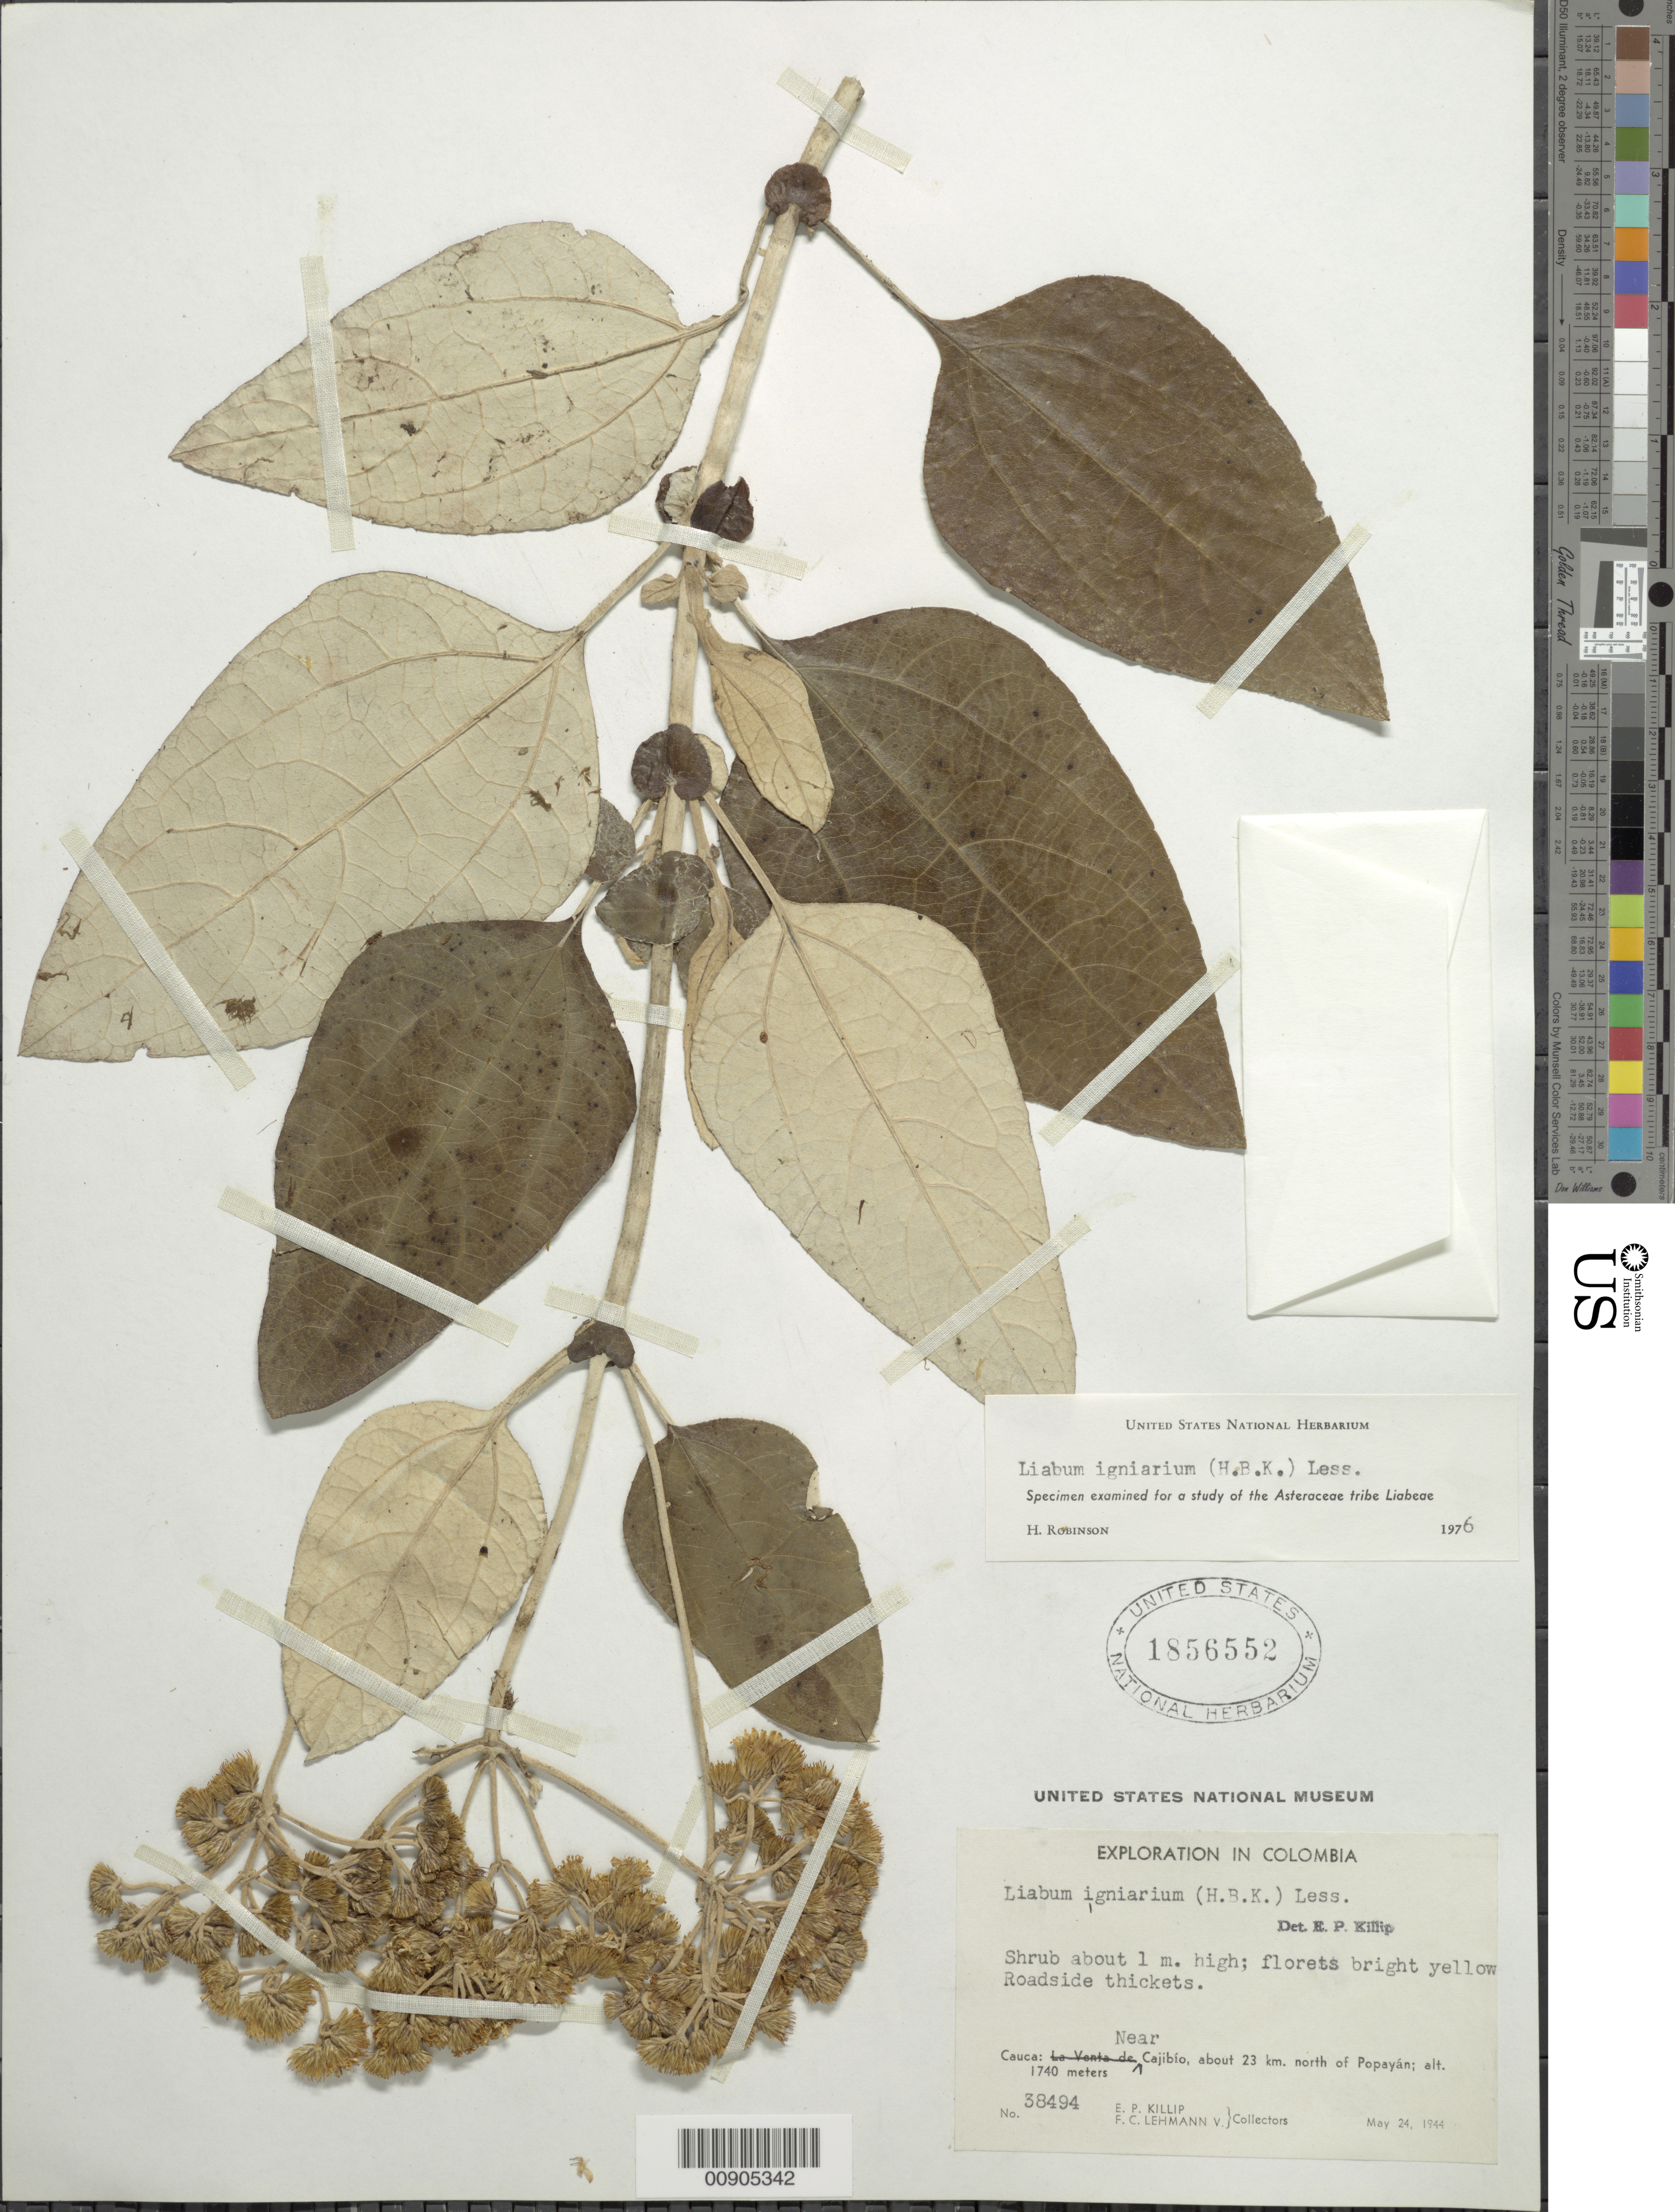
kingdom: Plantae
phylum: Tracheophyta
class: Magnoliopsida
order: Asterales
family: Asteraceae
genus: Liabum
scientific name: Liabum igniarium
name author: Less.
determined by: Robinson, Harold E., (US)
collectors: E. P. Killip & F. Lehmann v.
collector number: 38494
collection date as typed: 24-May-44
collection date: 1944-05-24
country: Colombia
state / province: Cauca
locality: Cabijio, ca 23 km N of Popayán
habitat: Roadside thickets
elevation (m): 1740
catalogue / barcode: US 1856552